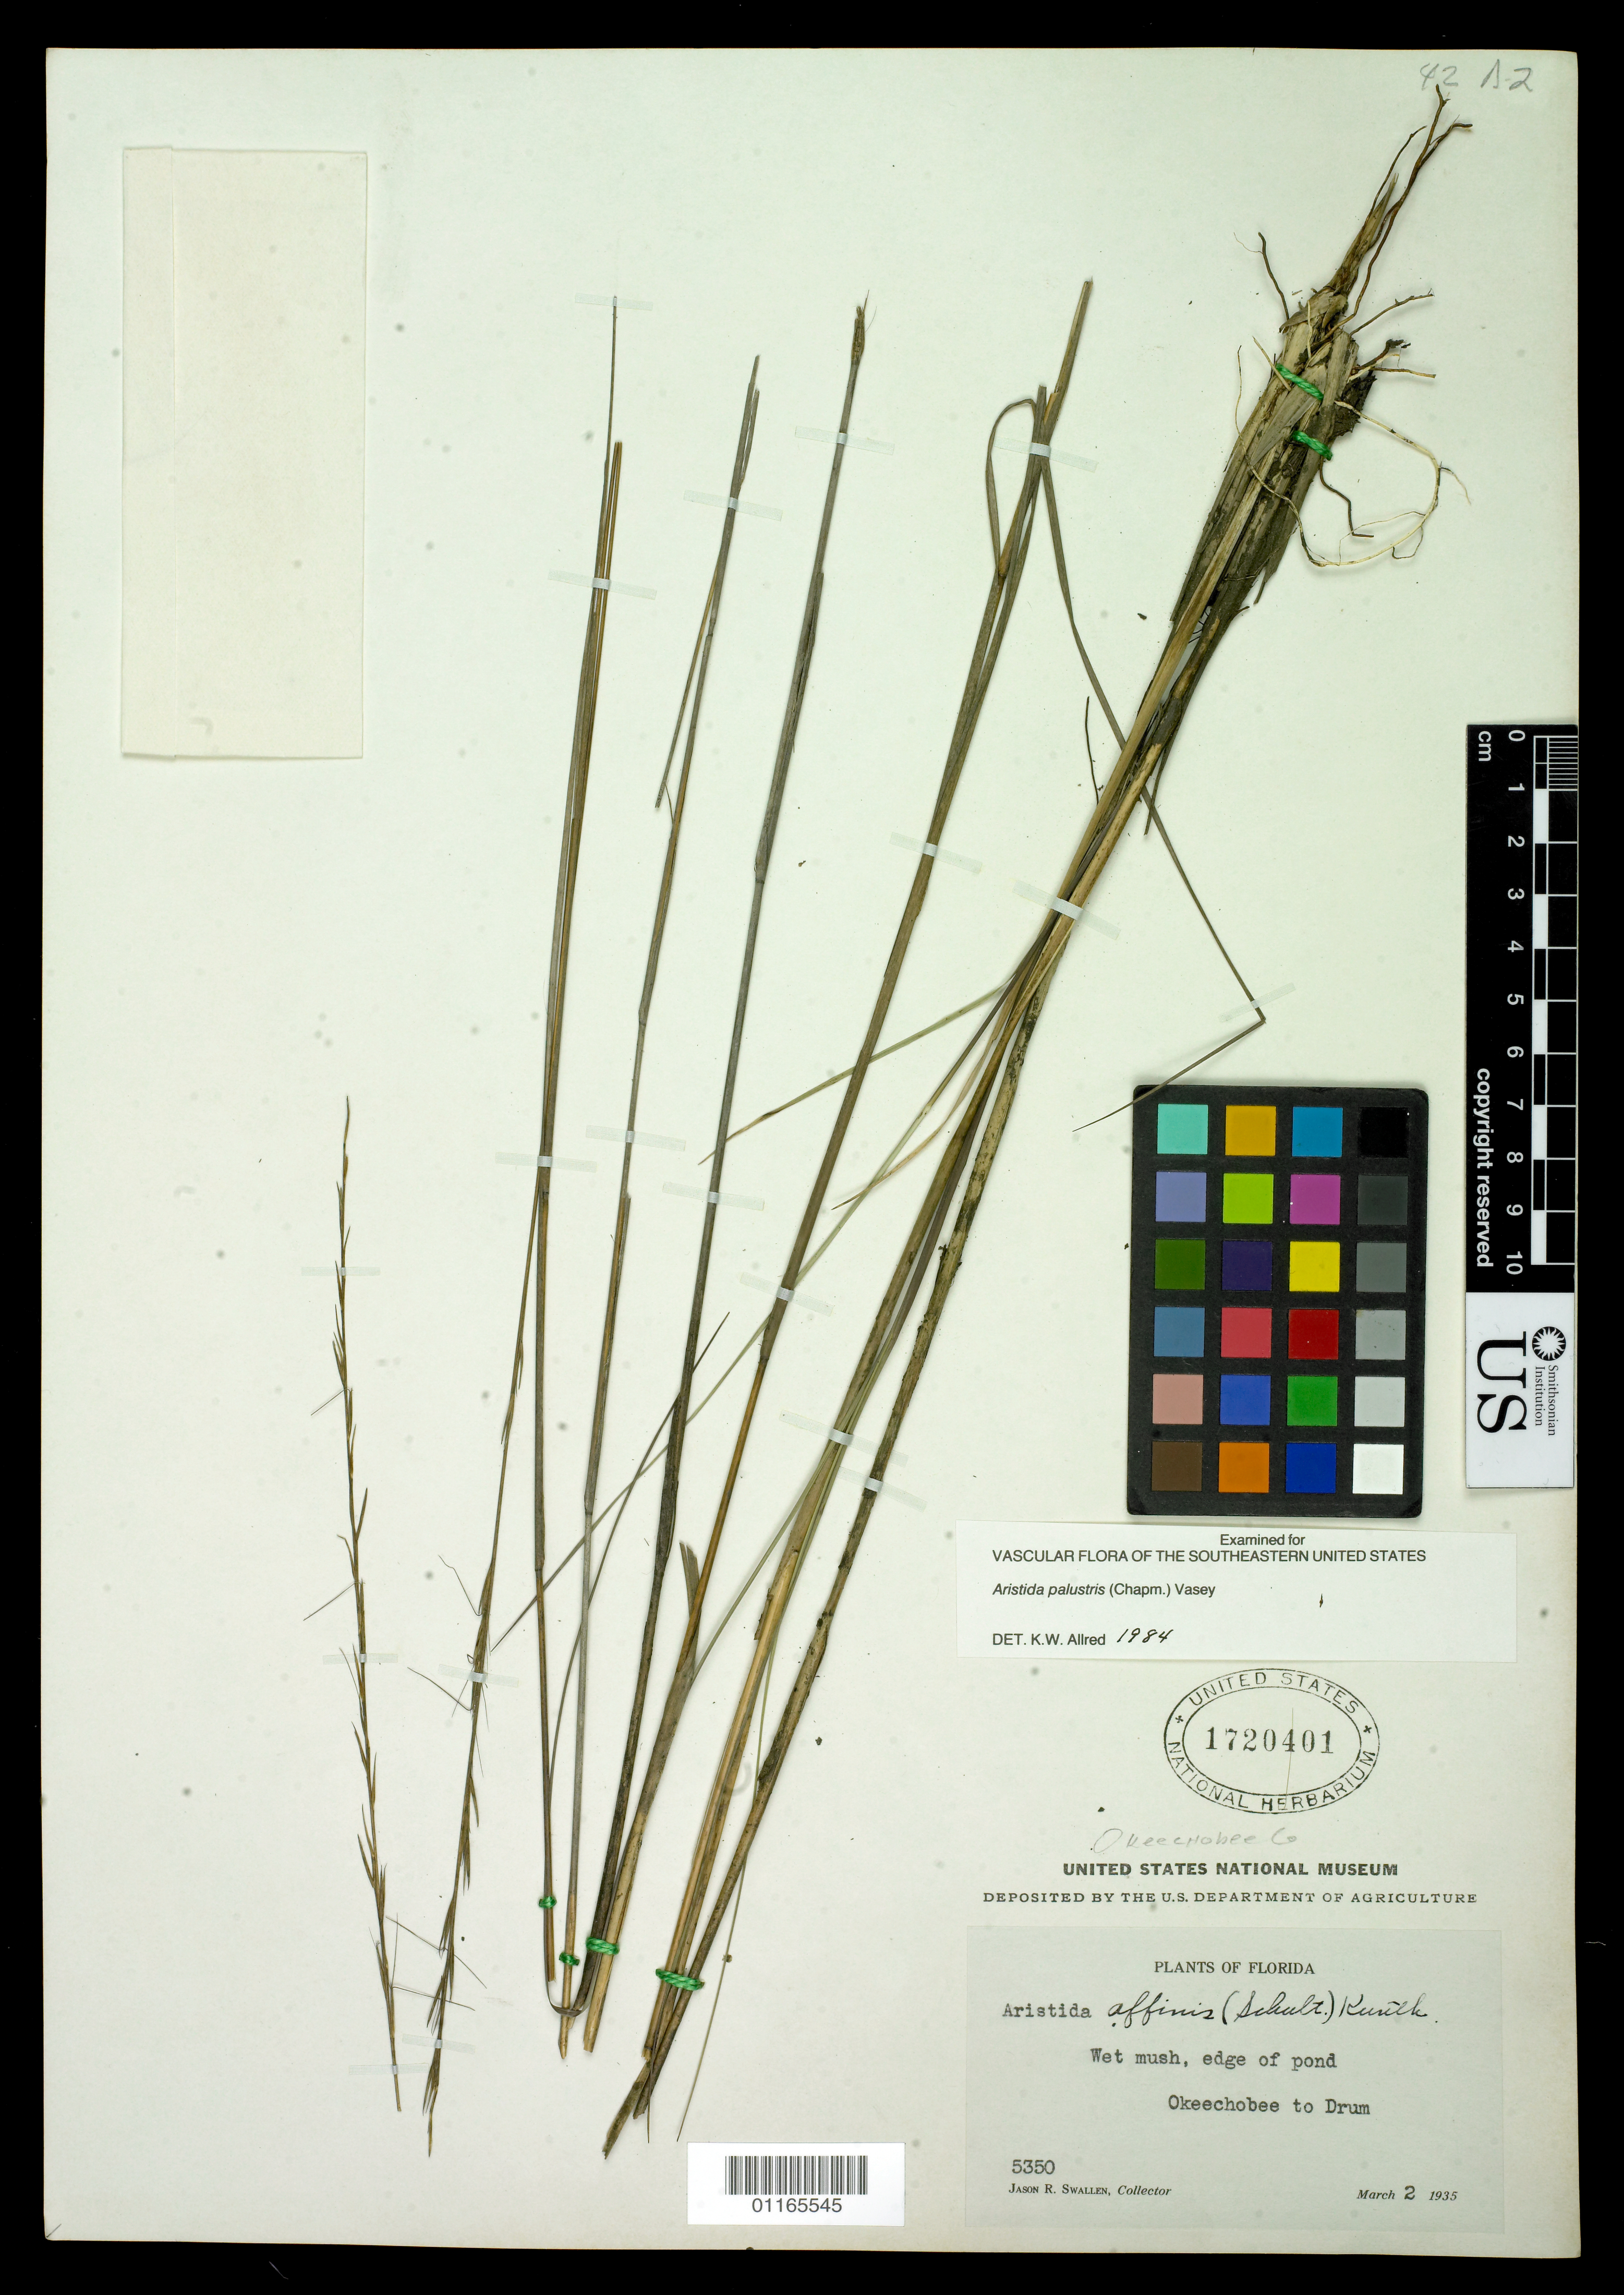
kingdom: Plantae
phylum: Tracheophyta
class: Liliopsida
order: Poales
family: Poaceae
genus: Aristida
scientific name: Aristida palustris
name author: (Chapm.) Vasey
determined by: Allred, Kelly W., Director & Curator (NMCR), New Mexico State University (UNITED STATES)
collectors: J. R. Swallen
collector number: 5350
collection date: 1935-03-02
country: United States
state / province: Florida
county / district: Okeechobee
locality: Okeechobee to Drum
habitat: Wet mush, edge of pond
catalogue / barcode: US 1720401